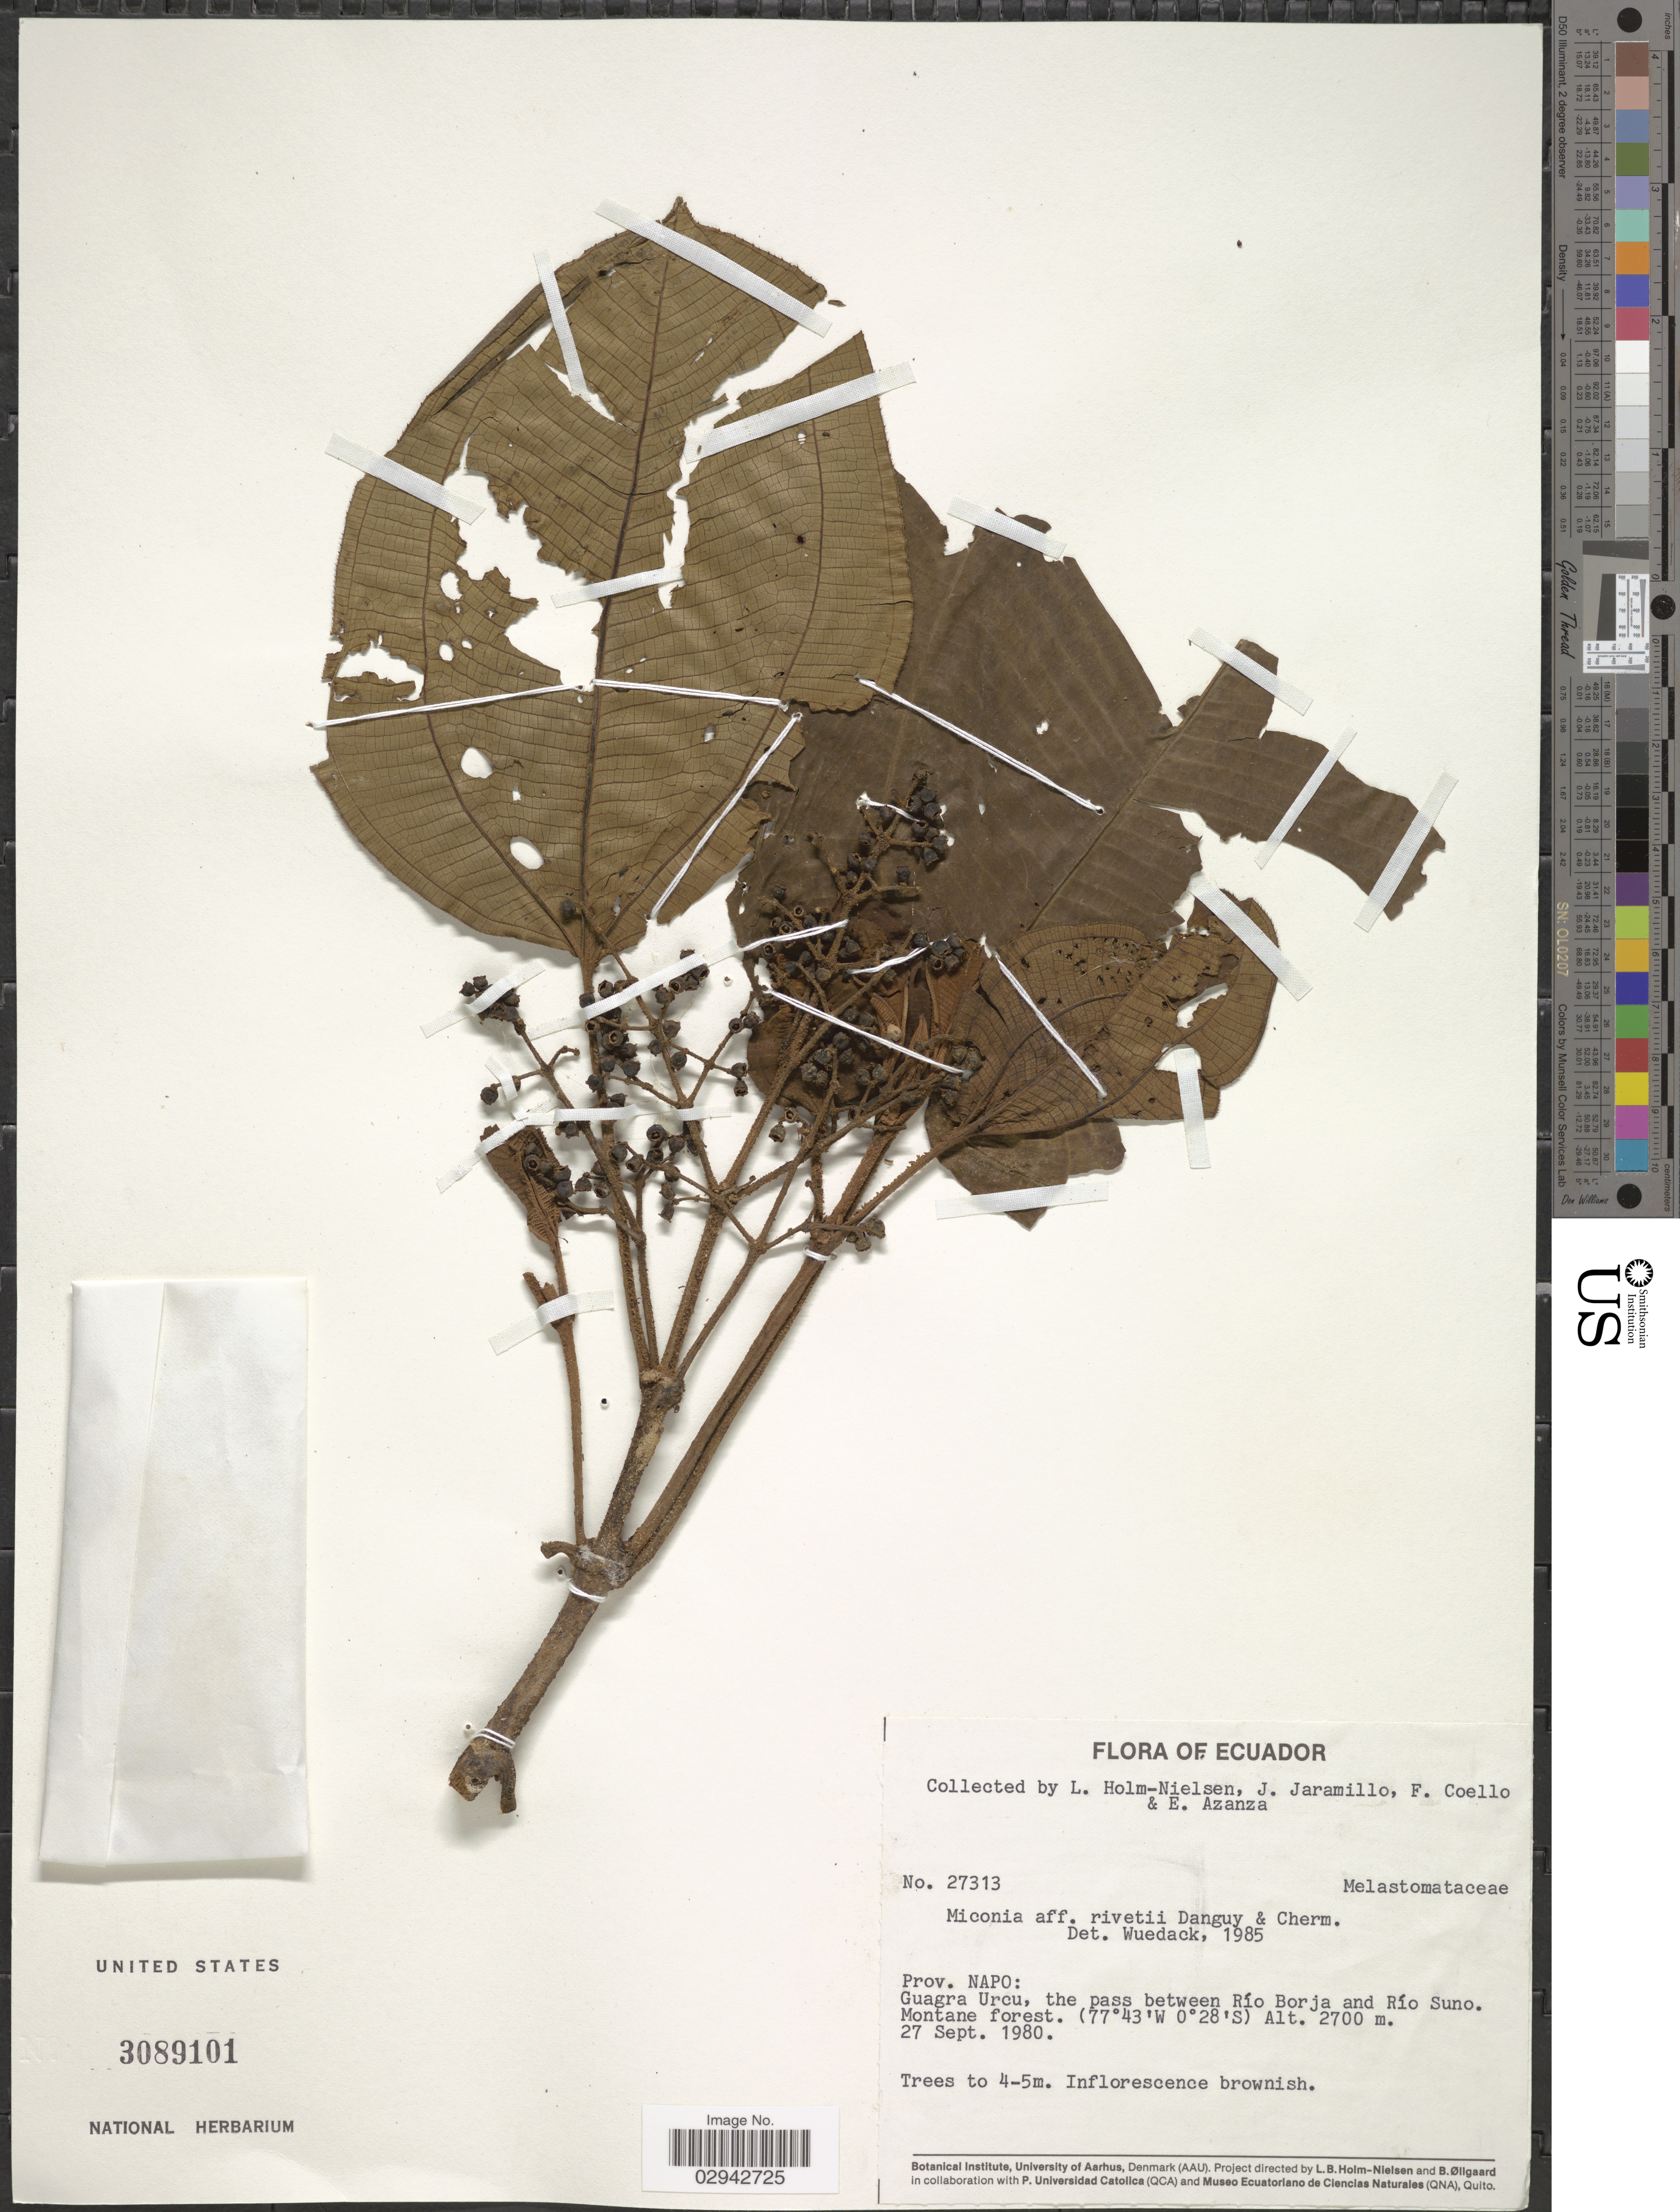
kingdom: Plantae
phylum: Tracheophyta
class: Magnoliopsida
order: Myrtales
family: Melastomataceae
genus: Miconia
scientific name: Miconia riveti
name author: Danguy & Cherm.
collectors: L. Holm-Nielsen, J. Jaramillo, F. Coello & E. Azanza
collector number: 27313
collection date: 1980-09-27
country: Ecuador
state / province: Napo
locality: Guagra Urcu, the pass between Río Borja and Río Suno.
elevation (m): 2700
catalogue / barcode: US 3089101